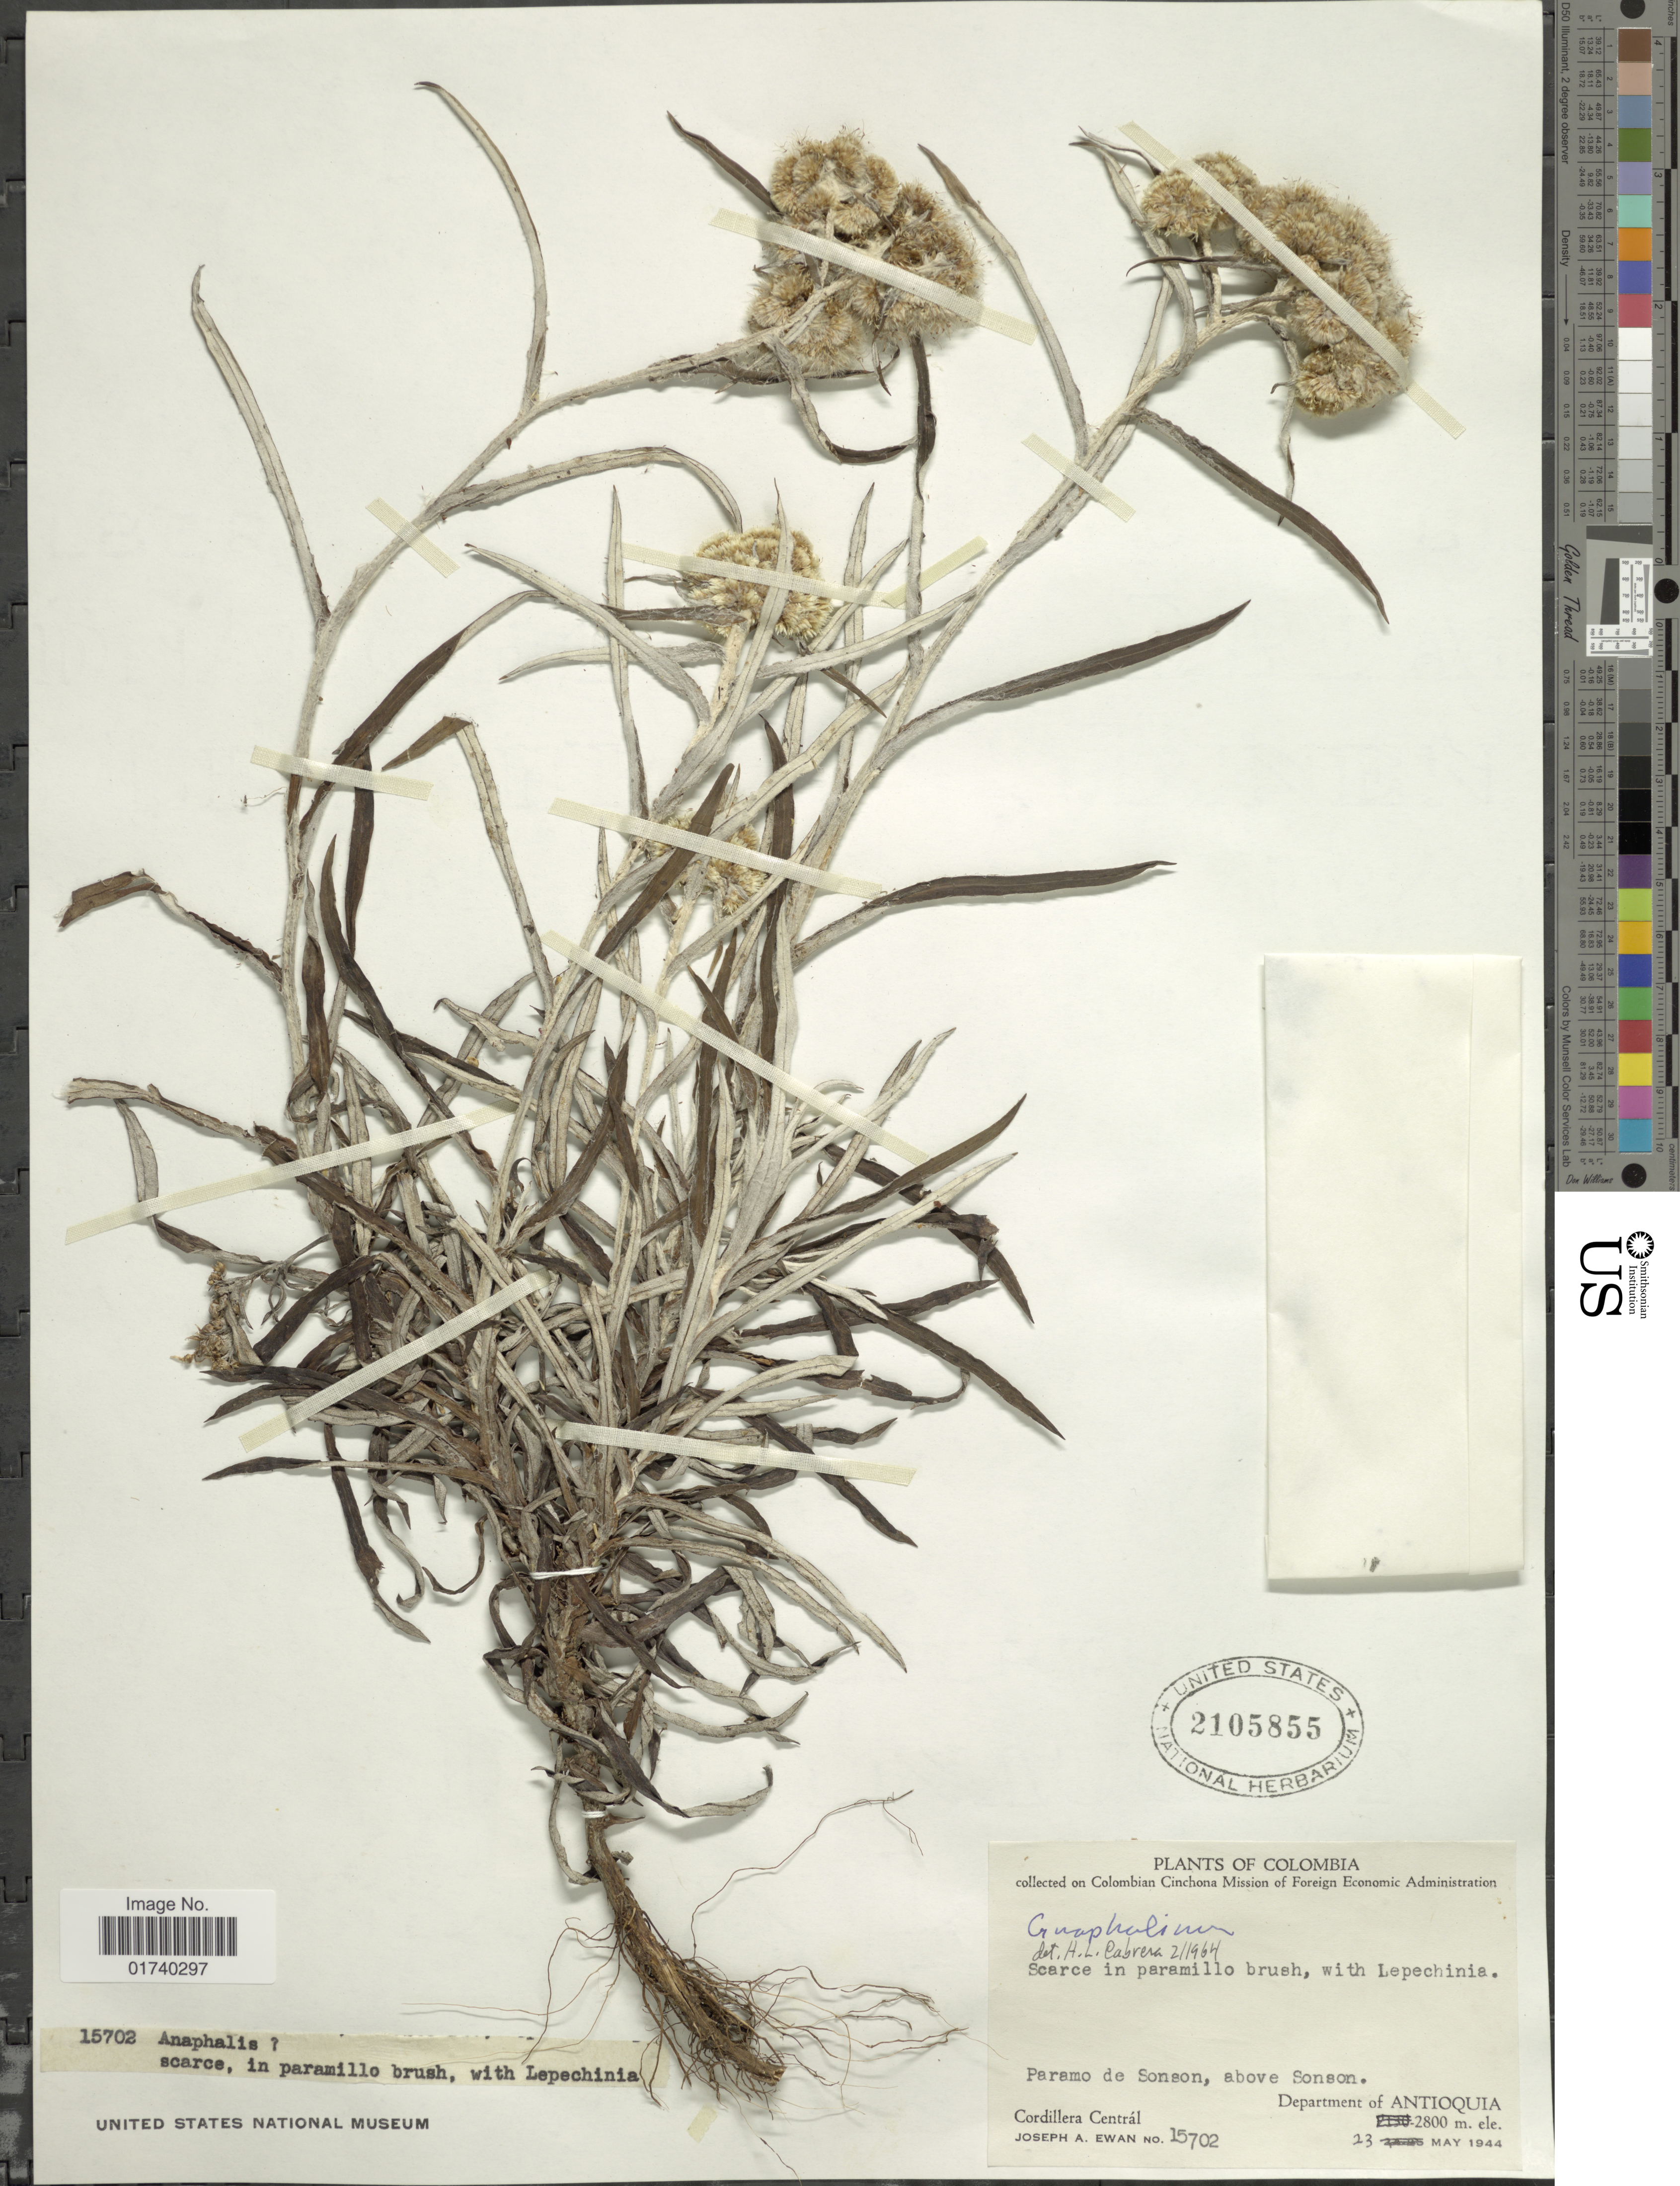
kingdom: Plantae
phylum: Tracheophyta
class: Magnoliopsida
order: Asterales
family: Asteraceae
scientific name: Hypserion major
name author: G.L. Nesom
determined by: Nesom, Guy L.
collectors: J. A. Ewan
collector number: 15702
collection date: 1944-05-23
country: Colombia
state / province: Antioquia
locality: Paramo de Sonson, Above Sonson, Departement of Antioquia.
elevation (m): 2800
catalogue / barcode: US 2105855